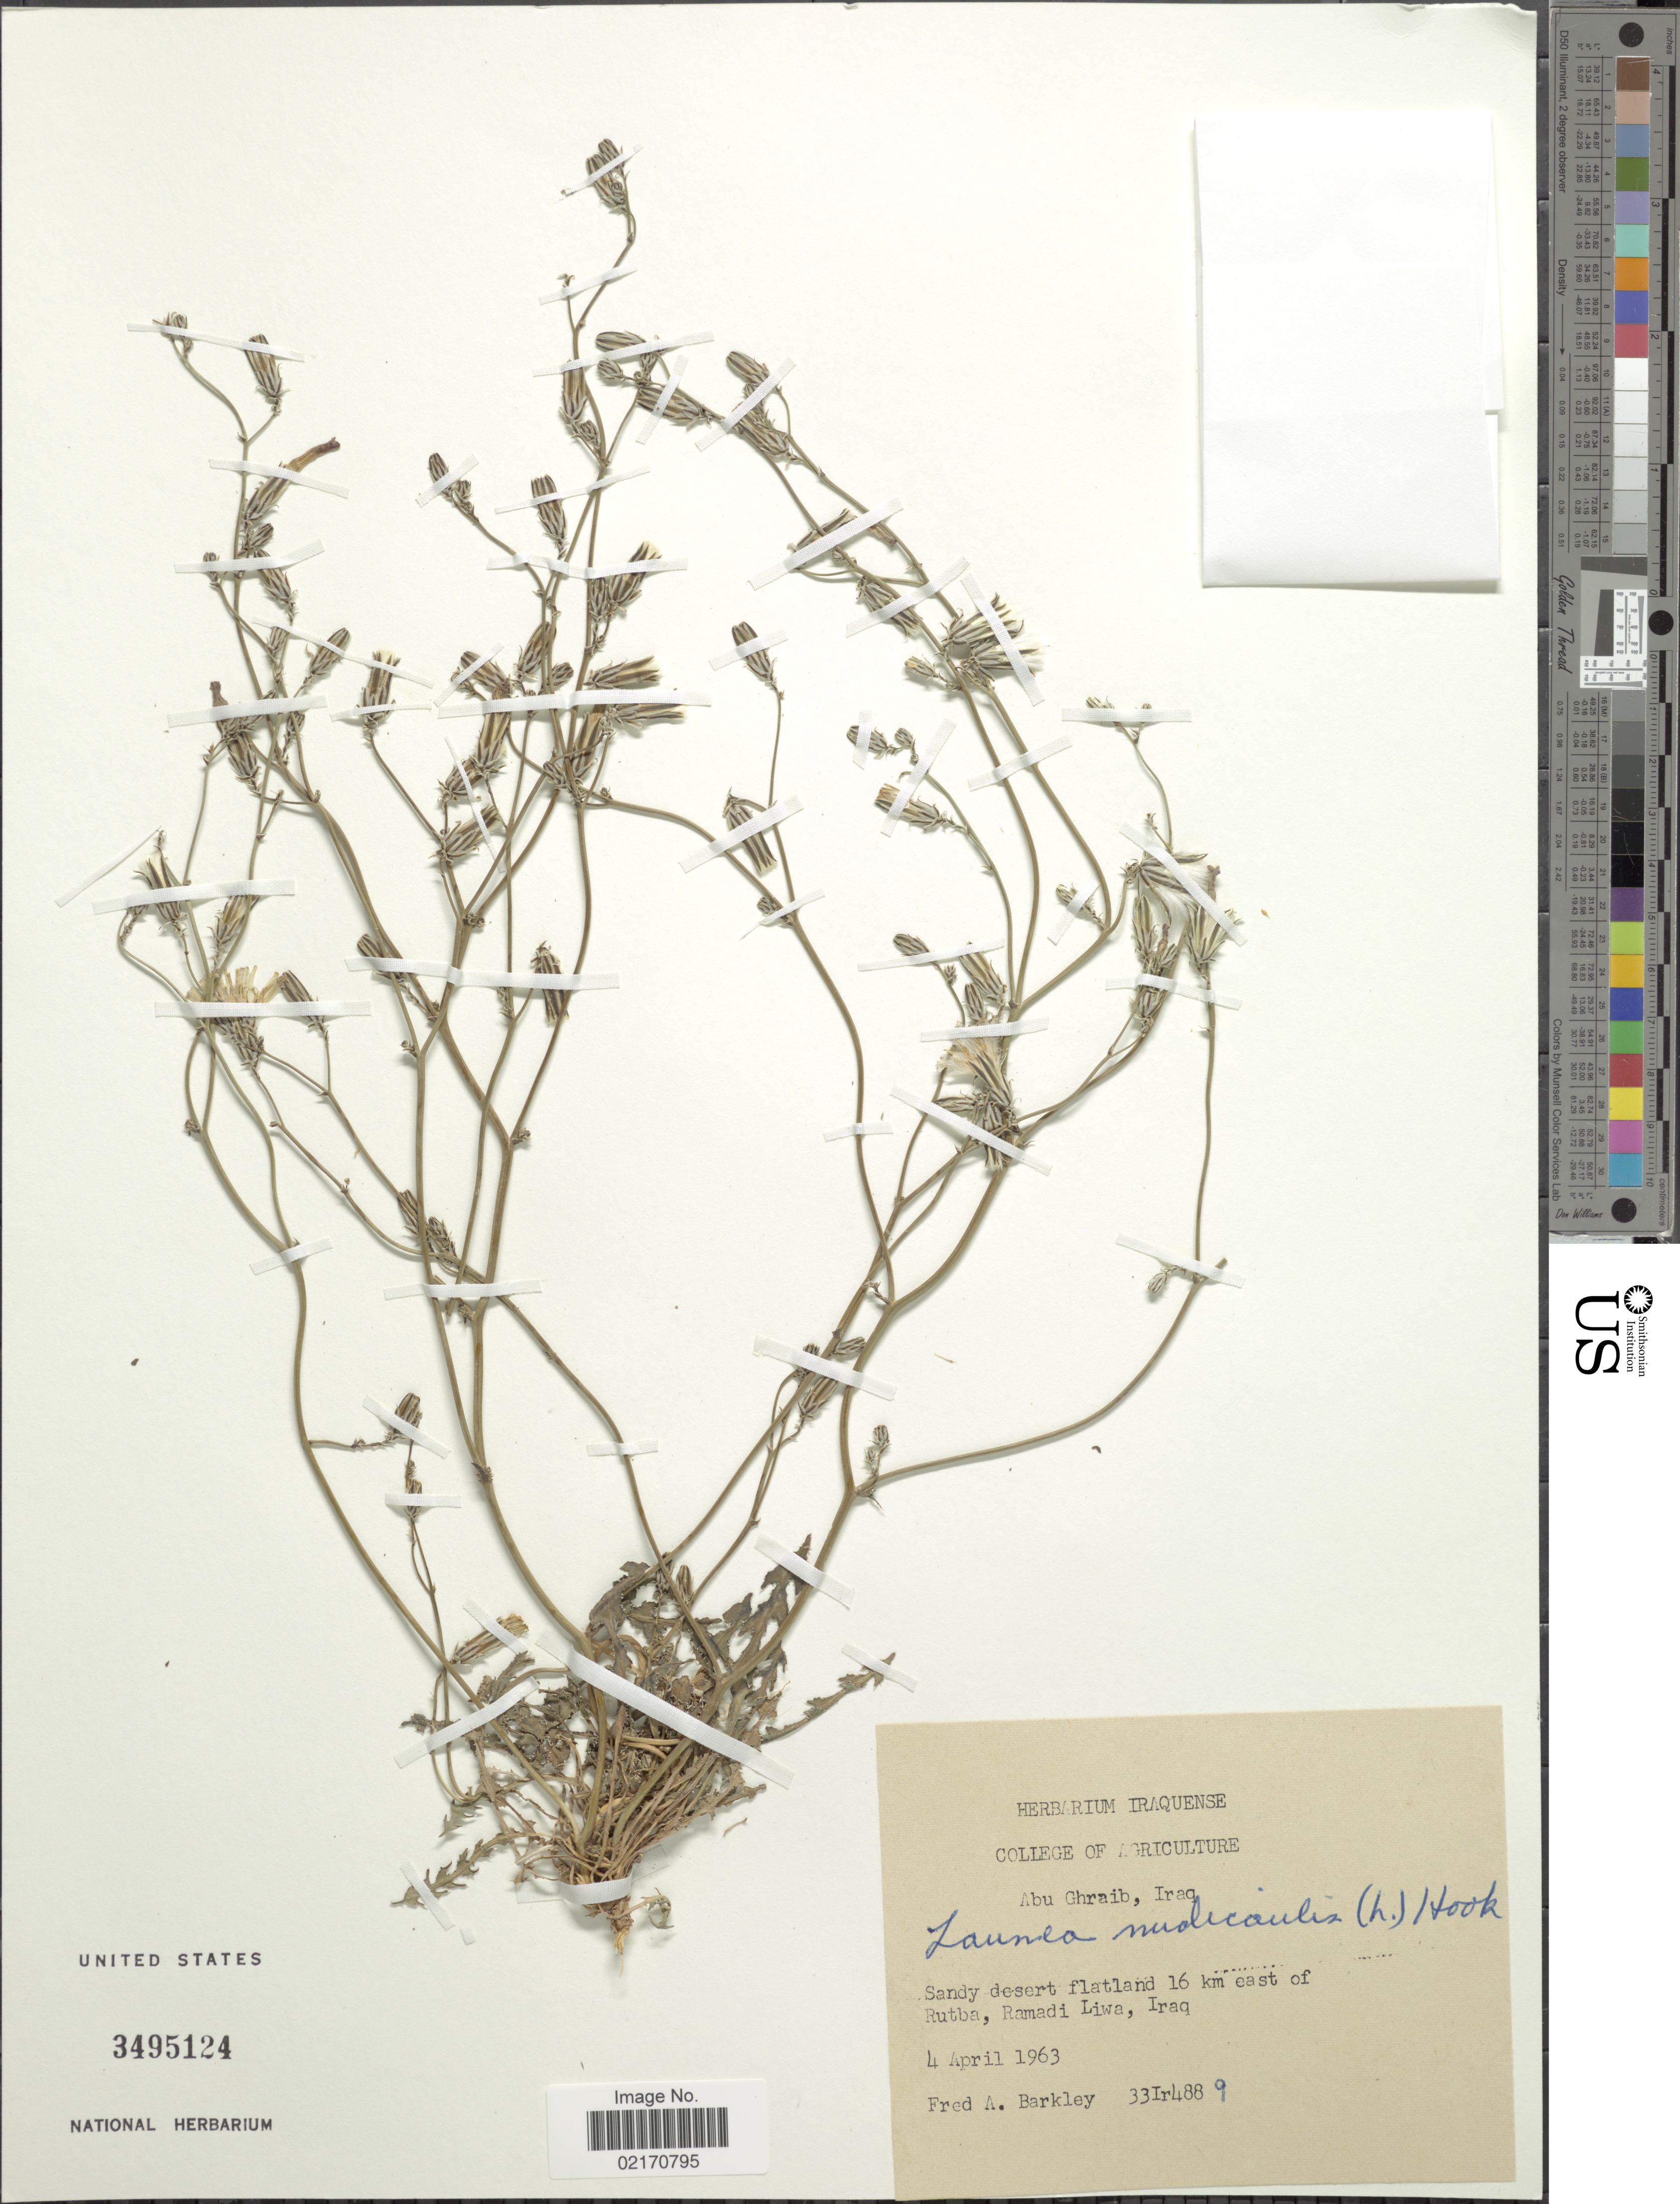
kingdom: Plantae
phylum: Tracheophyta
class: Magnoliopsida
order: Asterales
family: Asteraceae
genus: Launaea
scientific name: Launaea nudicaulis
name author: (L.) Hook. f.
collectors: F. A. Barkley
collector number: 33Ir4889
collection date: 1963-04-04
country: Iraq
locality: Abu Ghraib, 16 km east of Rutba, Ramadi Liwa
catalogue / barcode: US 3495124